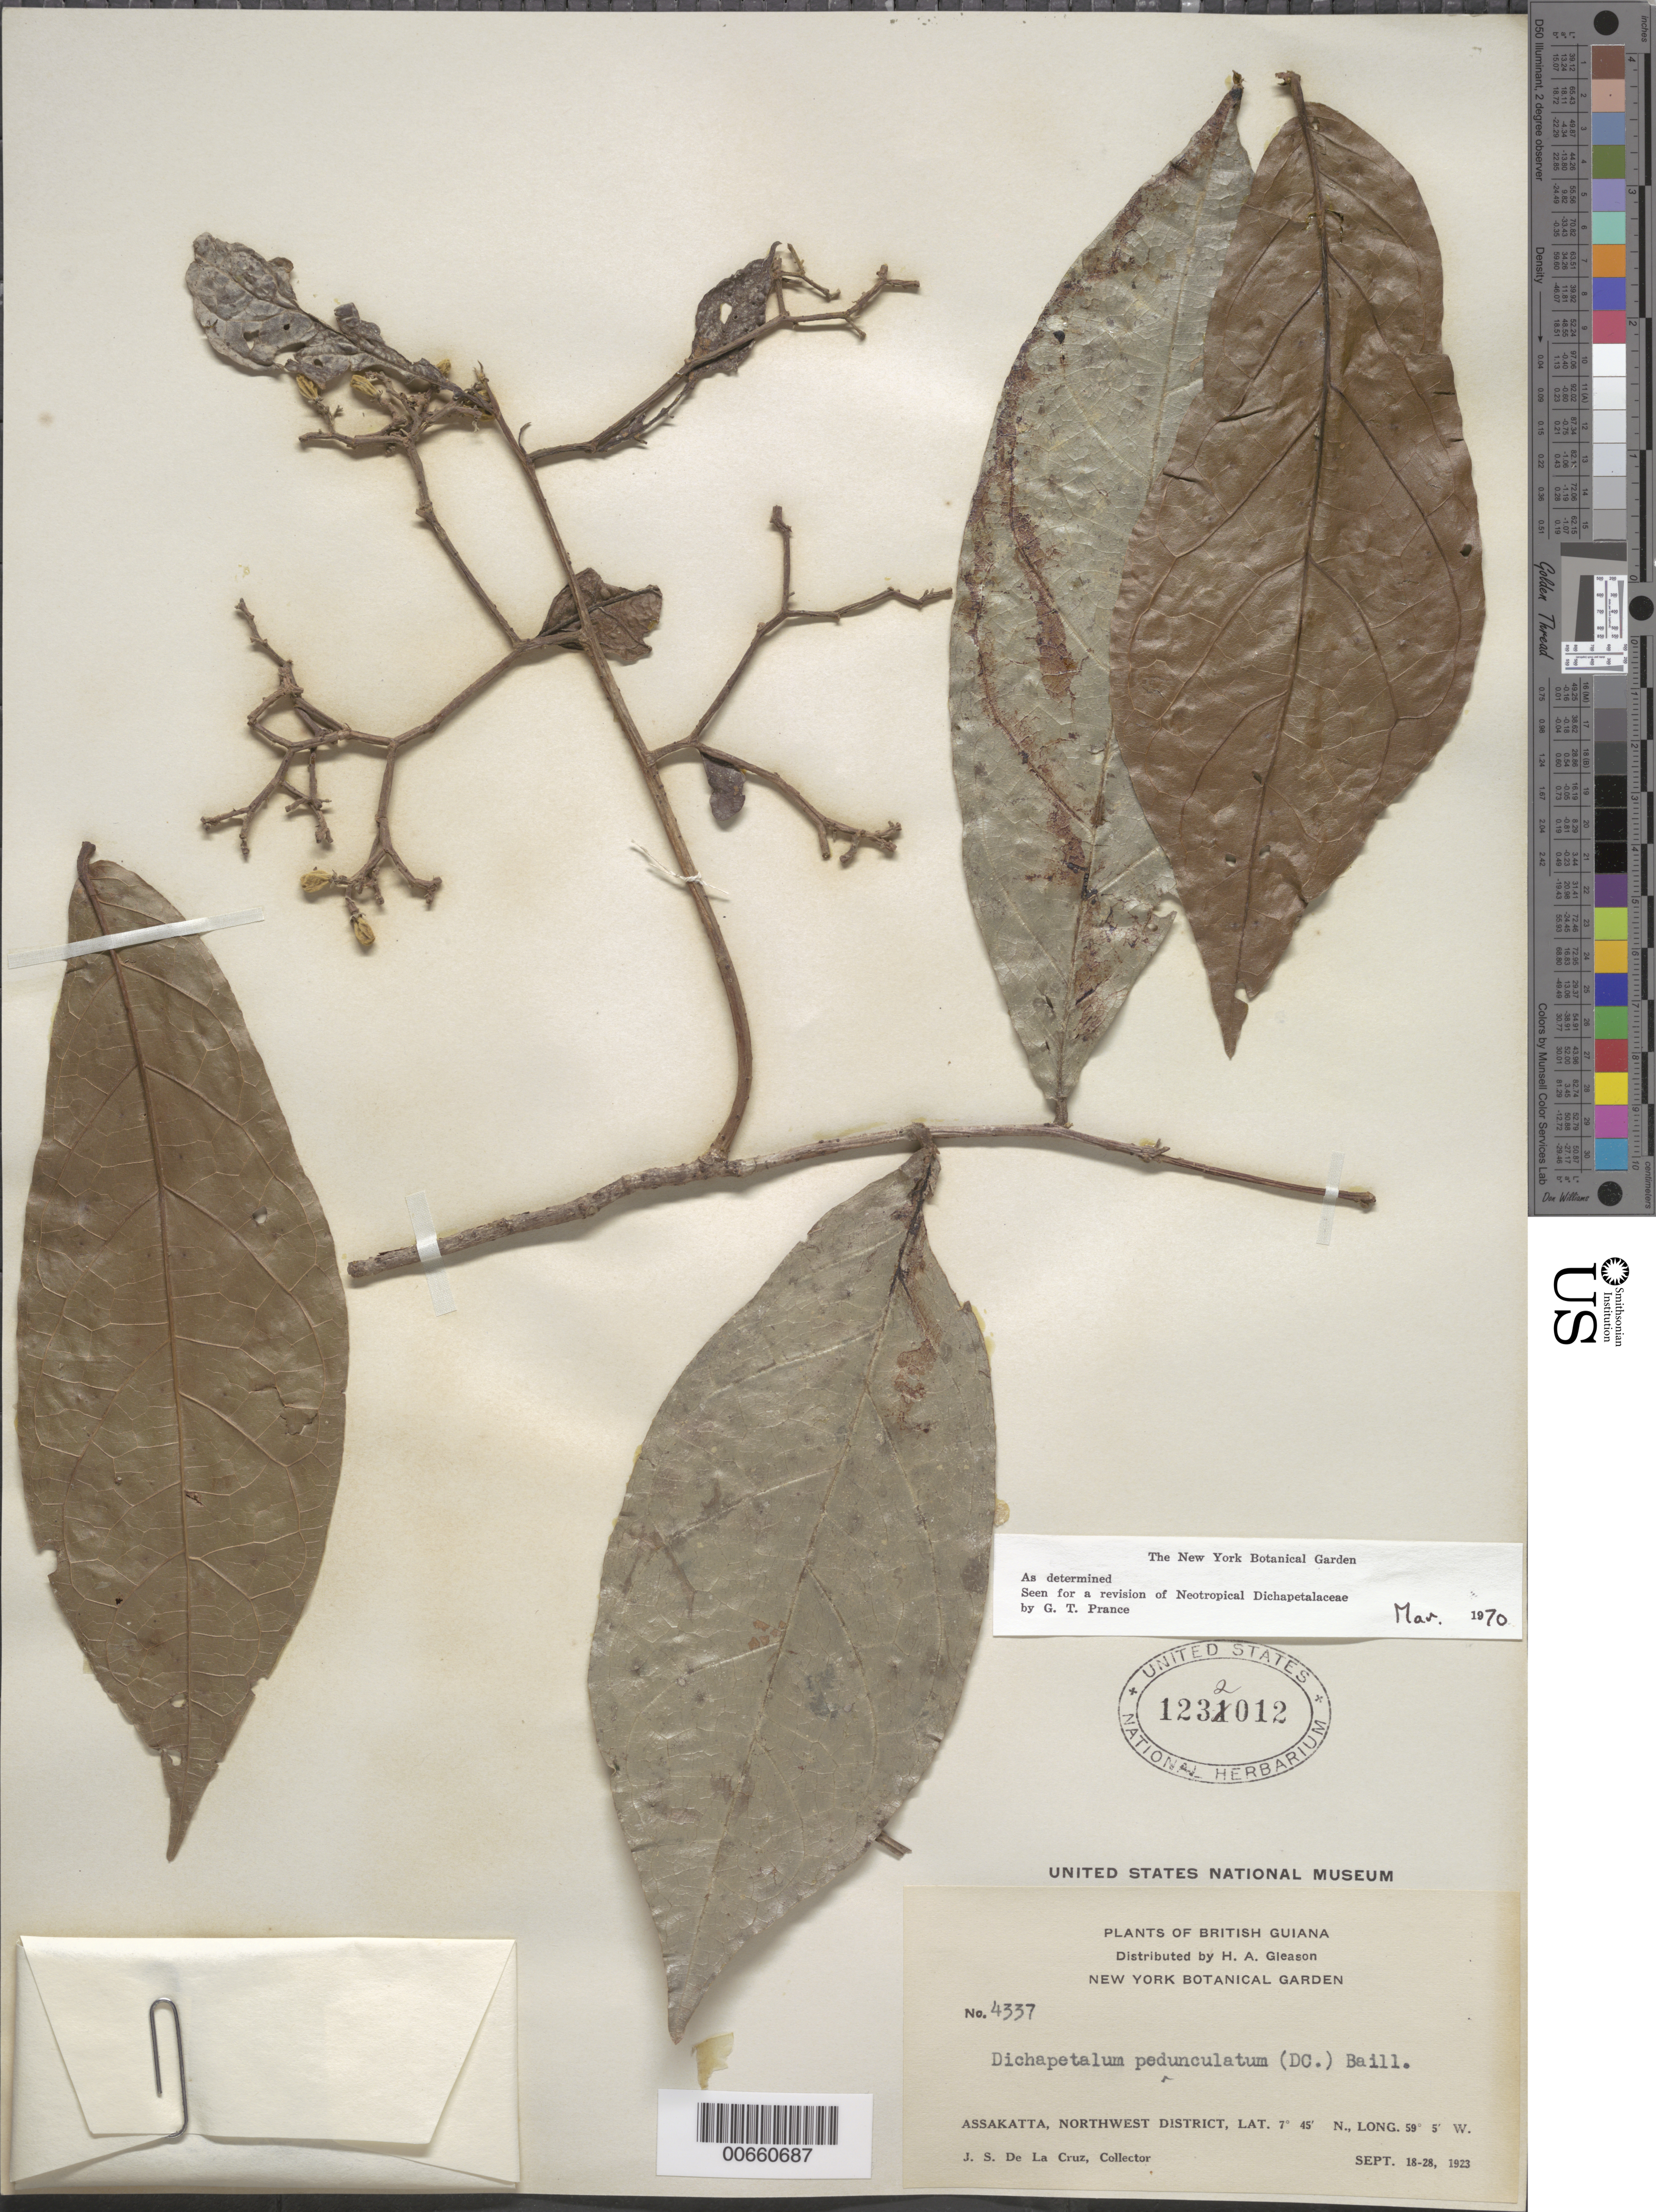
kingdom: Plantae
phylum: Tracheophyta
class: Magnoliopsida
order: Malpighiales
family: Dichapetalaceae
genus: Dichapetalum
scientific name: Dichapetalum pedunculatum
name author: (DC.) Baill.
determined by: Prance, G. T.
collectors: J. S. de la Cruz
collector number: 4337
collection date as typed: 18-Sep-23 to 28-Sep-23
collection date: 1923-09-18/1923-09-28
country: Guyana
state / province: Barima-Waini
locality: Assakatta, NW District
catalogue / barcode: US 1232012